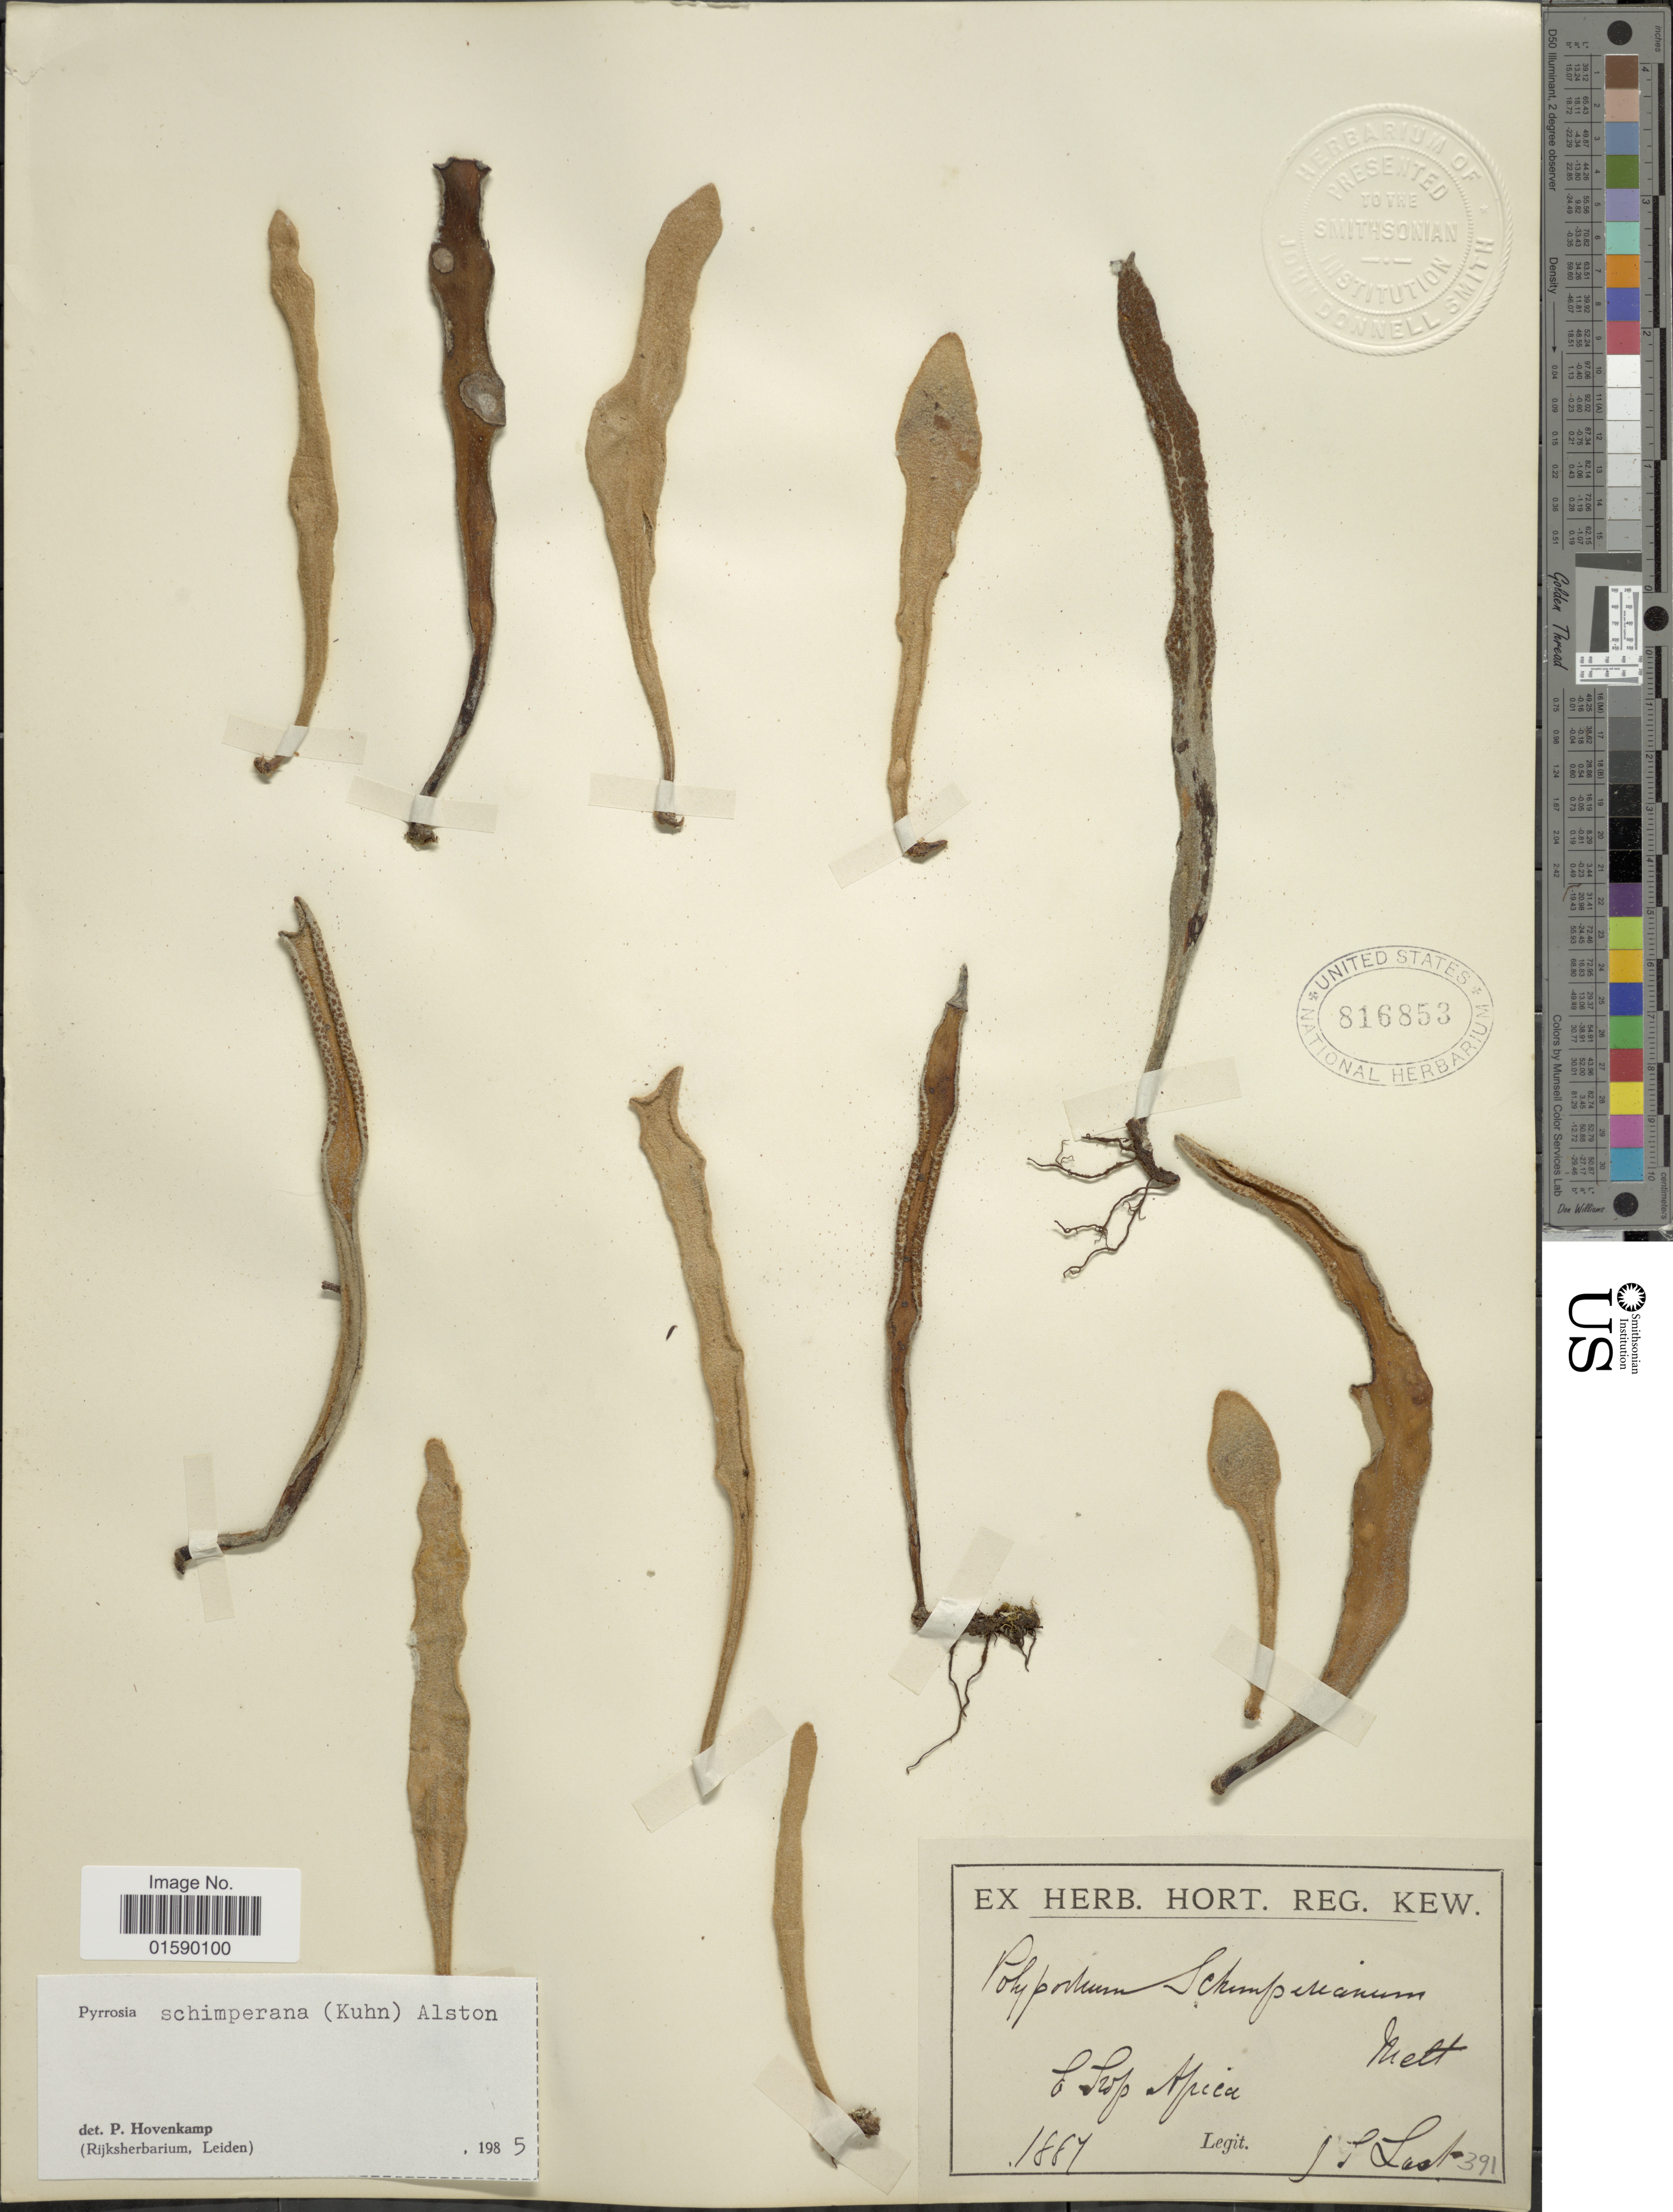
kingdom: Plantae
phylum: Tracheophyta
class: Polypodiopsida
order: Polypodiales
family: Polypodiaceae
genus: Pyrrosia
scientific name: Pyrrosia schimperiana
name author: (Mett. ex Kuhn) Alston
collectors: J. Last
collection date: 1887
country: South Africa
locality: E. South Africa.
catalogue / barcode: US 816853